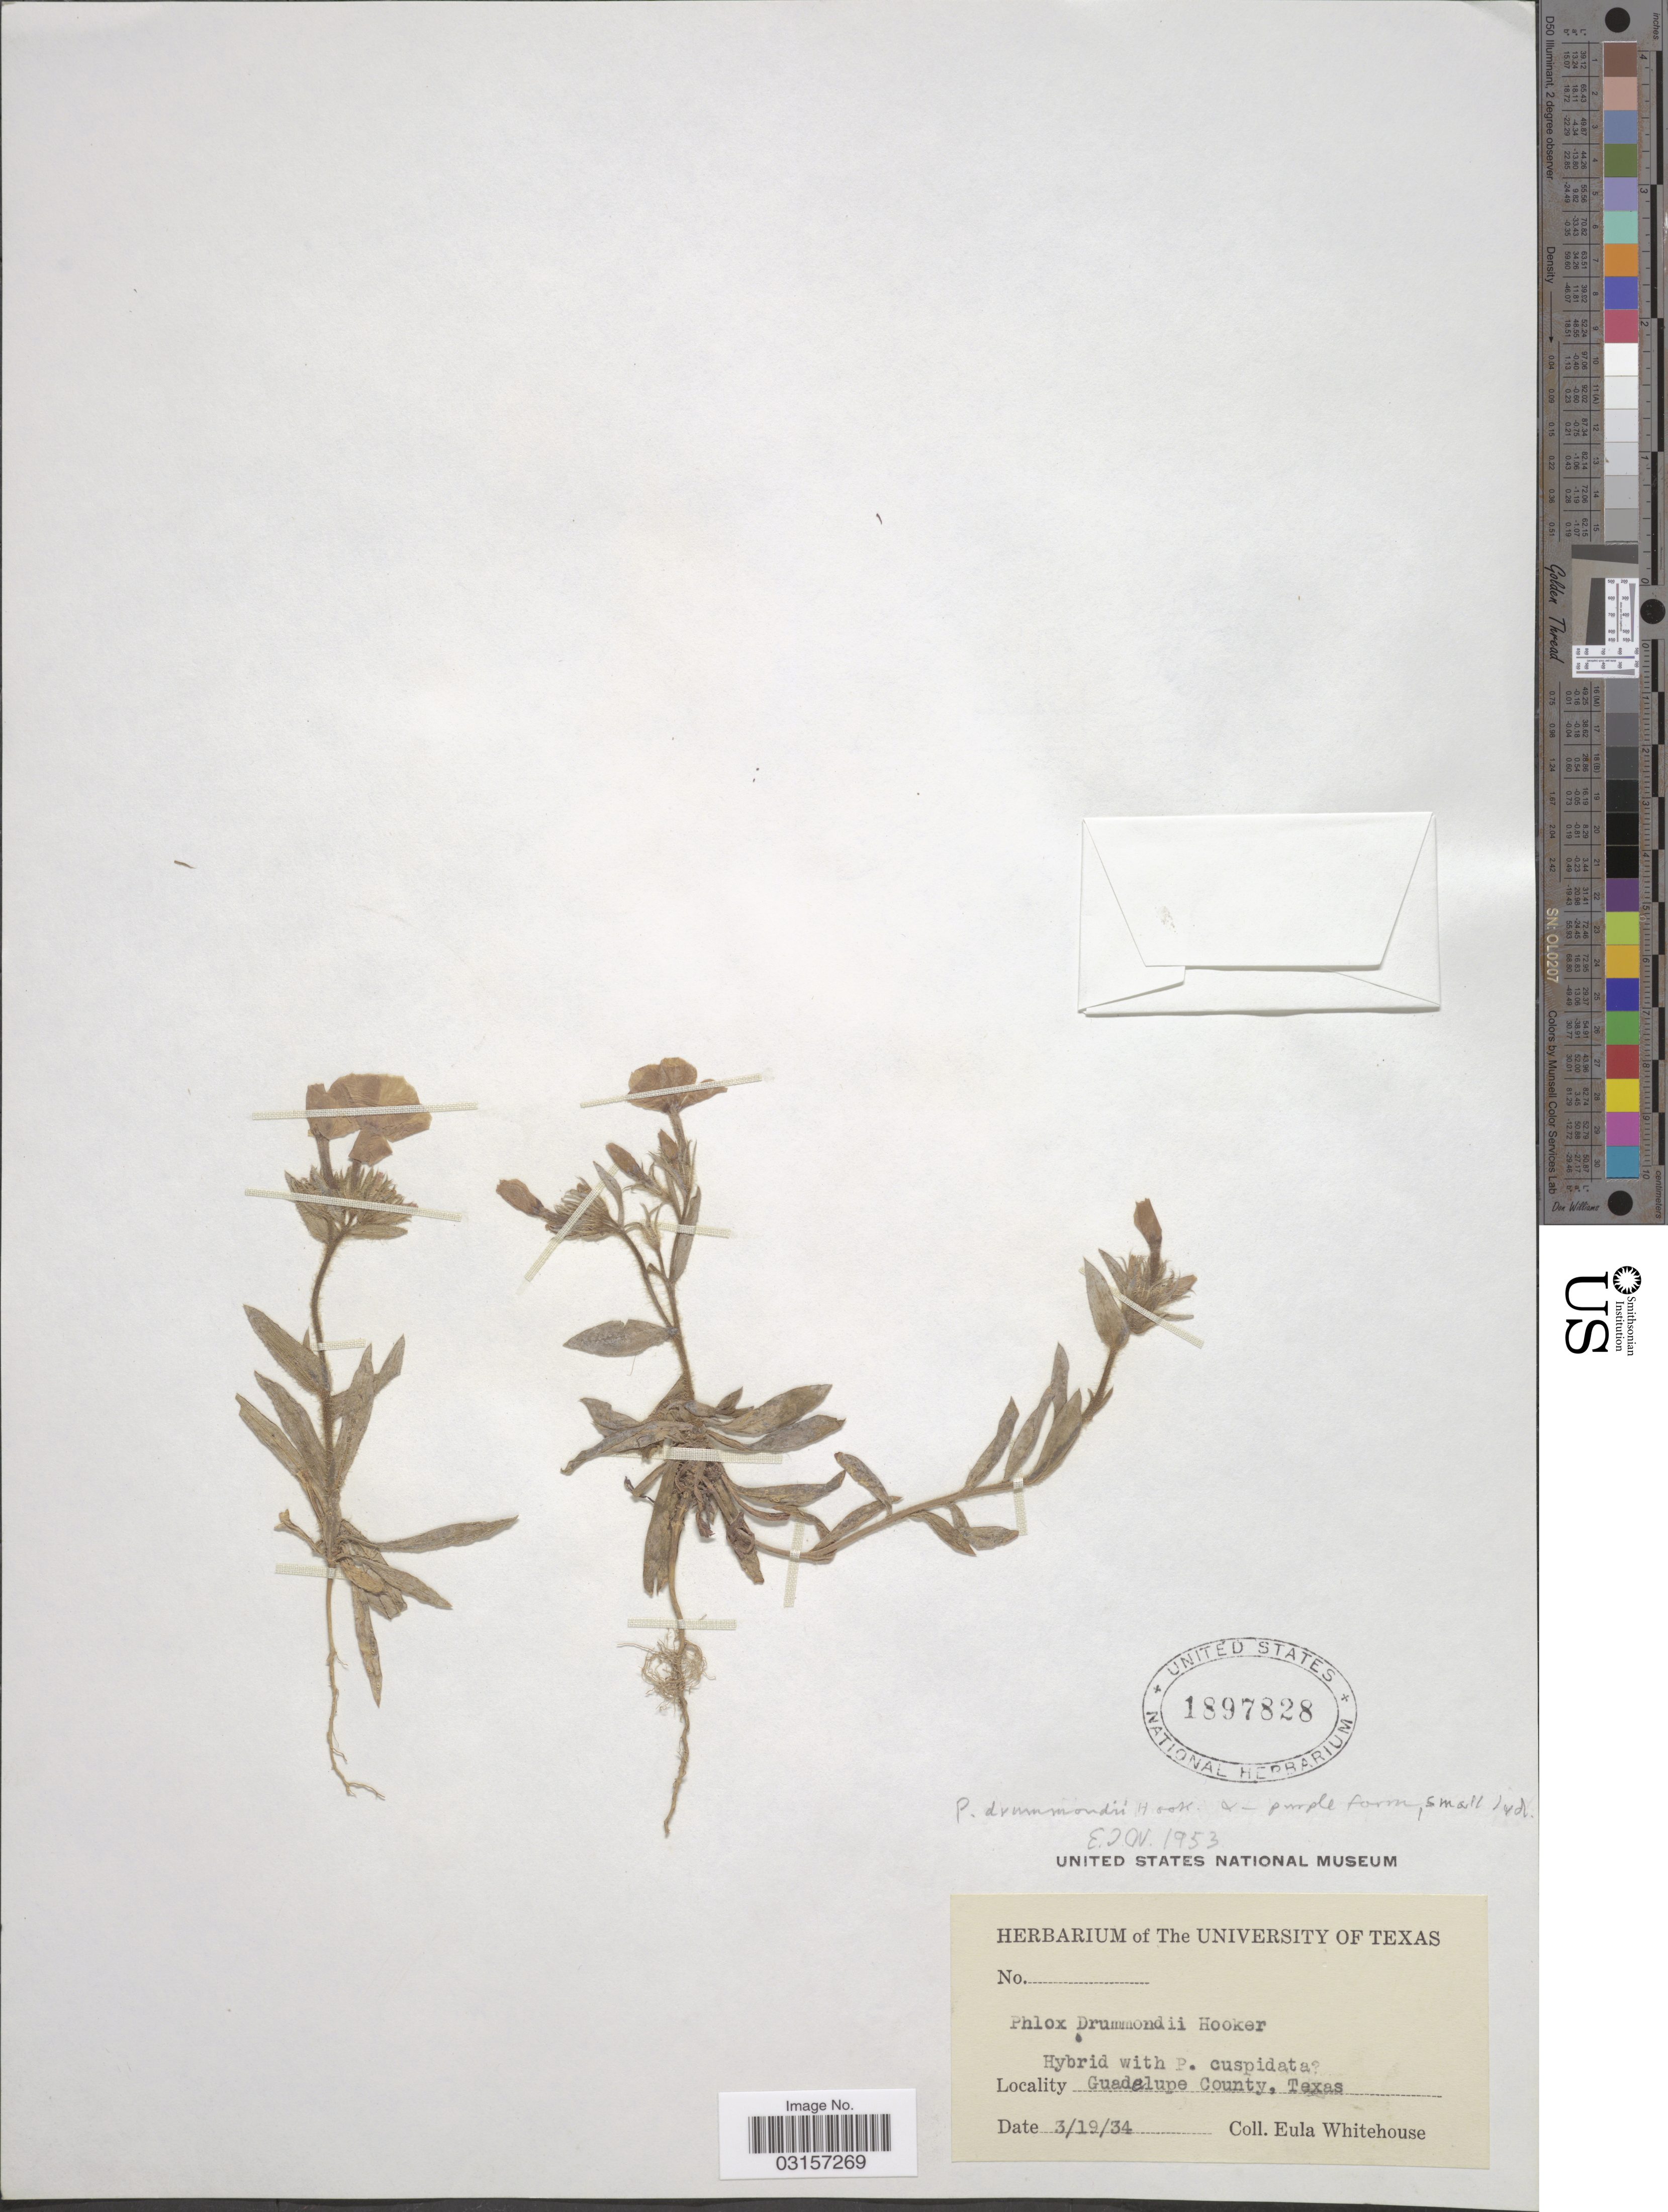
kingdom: Plantae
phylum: Tracheophyta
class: Magnoliopsida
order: Ericales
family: Polemoniaceae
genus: Phlox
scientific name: Phlox drummondii subsp. drummondii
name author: Hook.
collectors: E. Whitehouse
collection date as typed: Transcribed d/m/y: 19/3/34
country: United States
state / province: Texas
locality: Guadelupe County, Texas.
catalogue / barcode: US 1897828